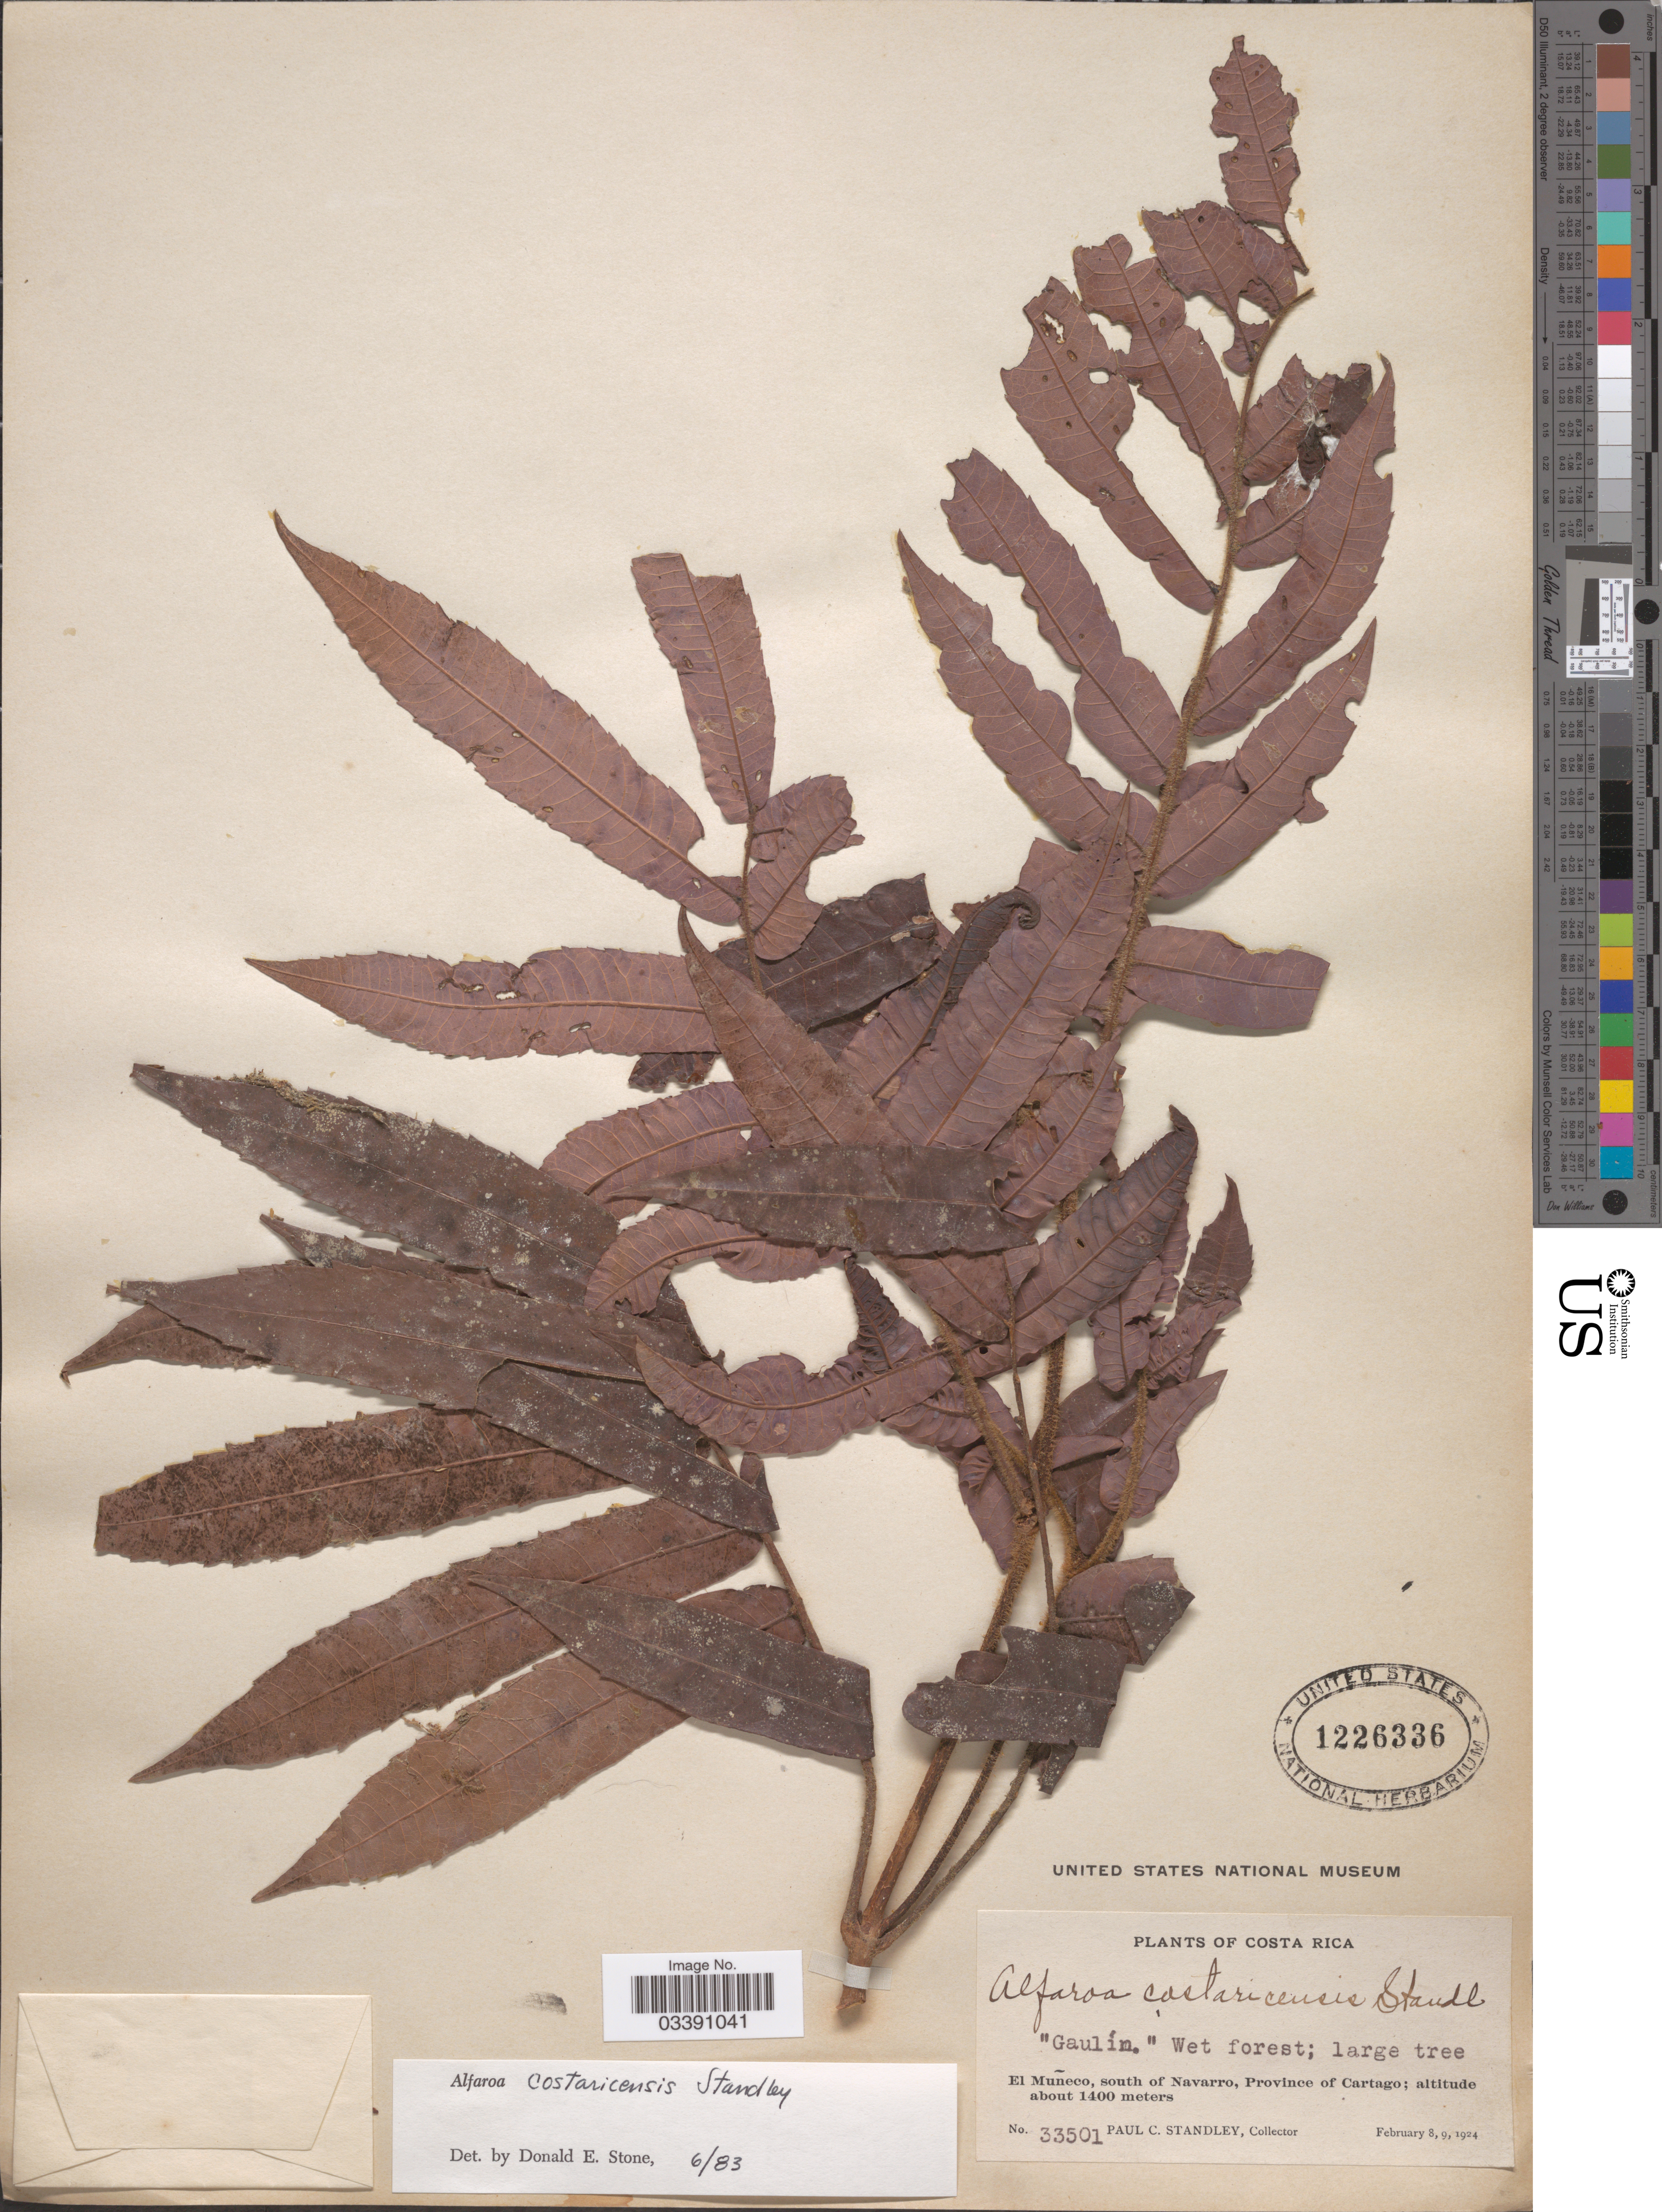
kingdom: Plantae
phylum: Tracheophyta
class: Magnoliopsida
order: Fagales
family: Juglandaceae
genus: Alfaroa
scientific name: Alfaroa costaricensis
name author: Standl.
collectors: P. C. Standley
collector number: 33501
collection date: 1924-02-08/1924-02-09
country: Costa Rica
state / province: Cartago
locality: El Muñeco, south of Navarro.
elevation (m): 1400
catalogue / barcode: US 1226336